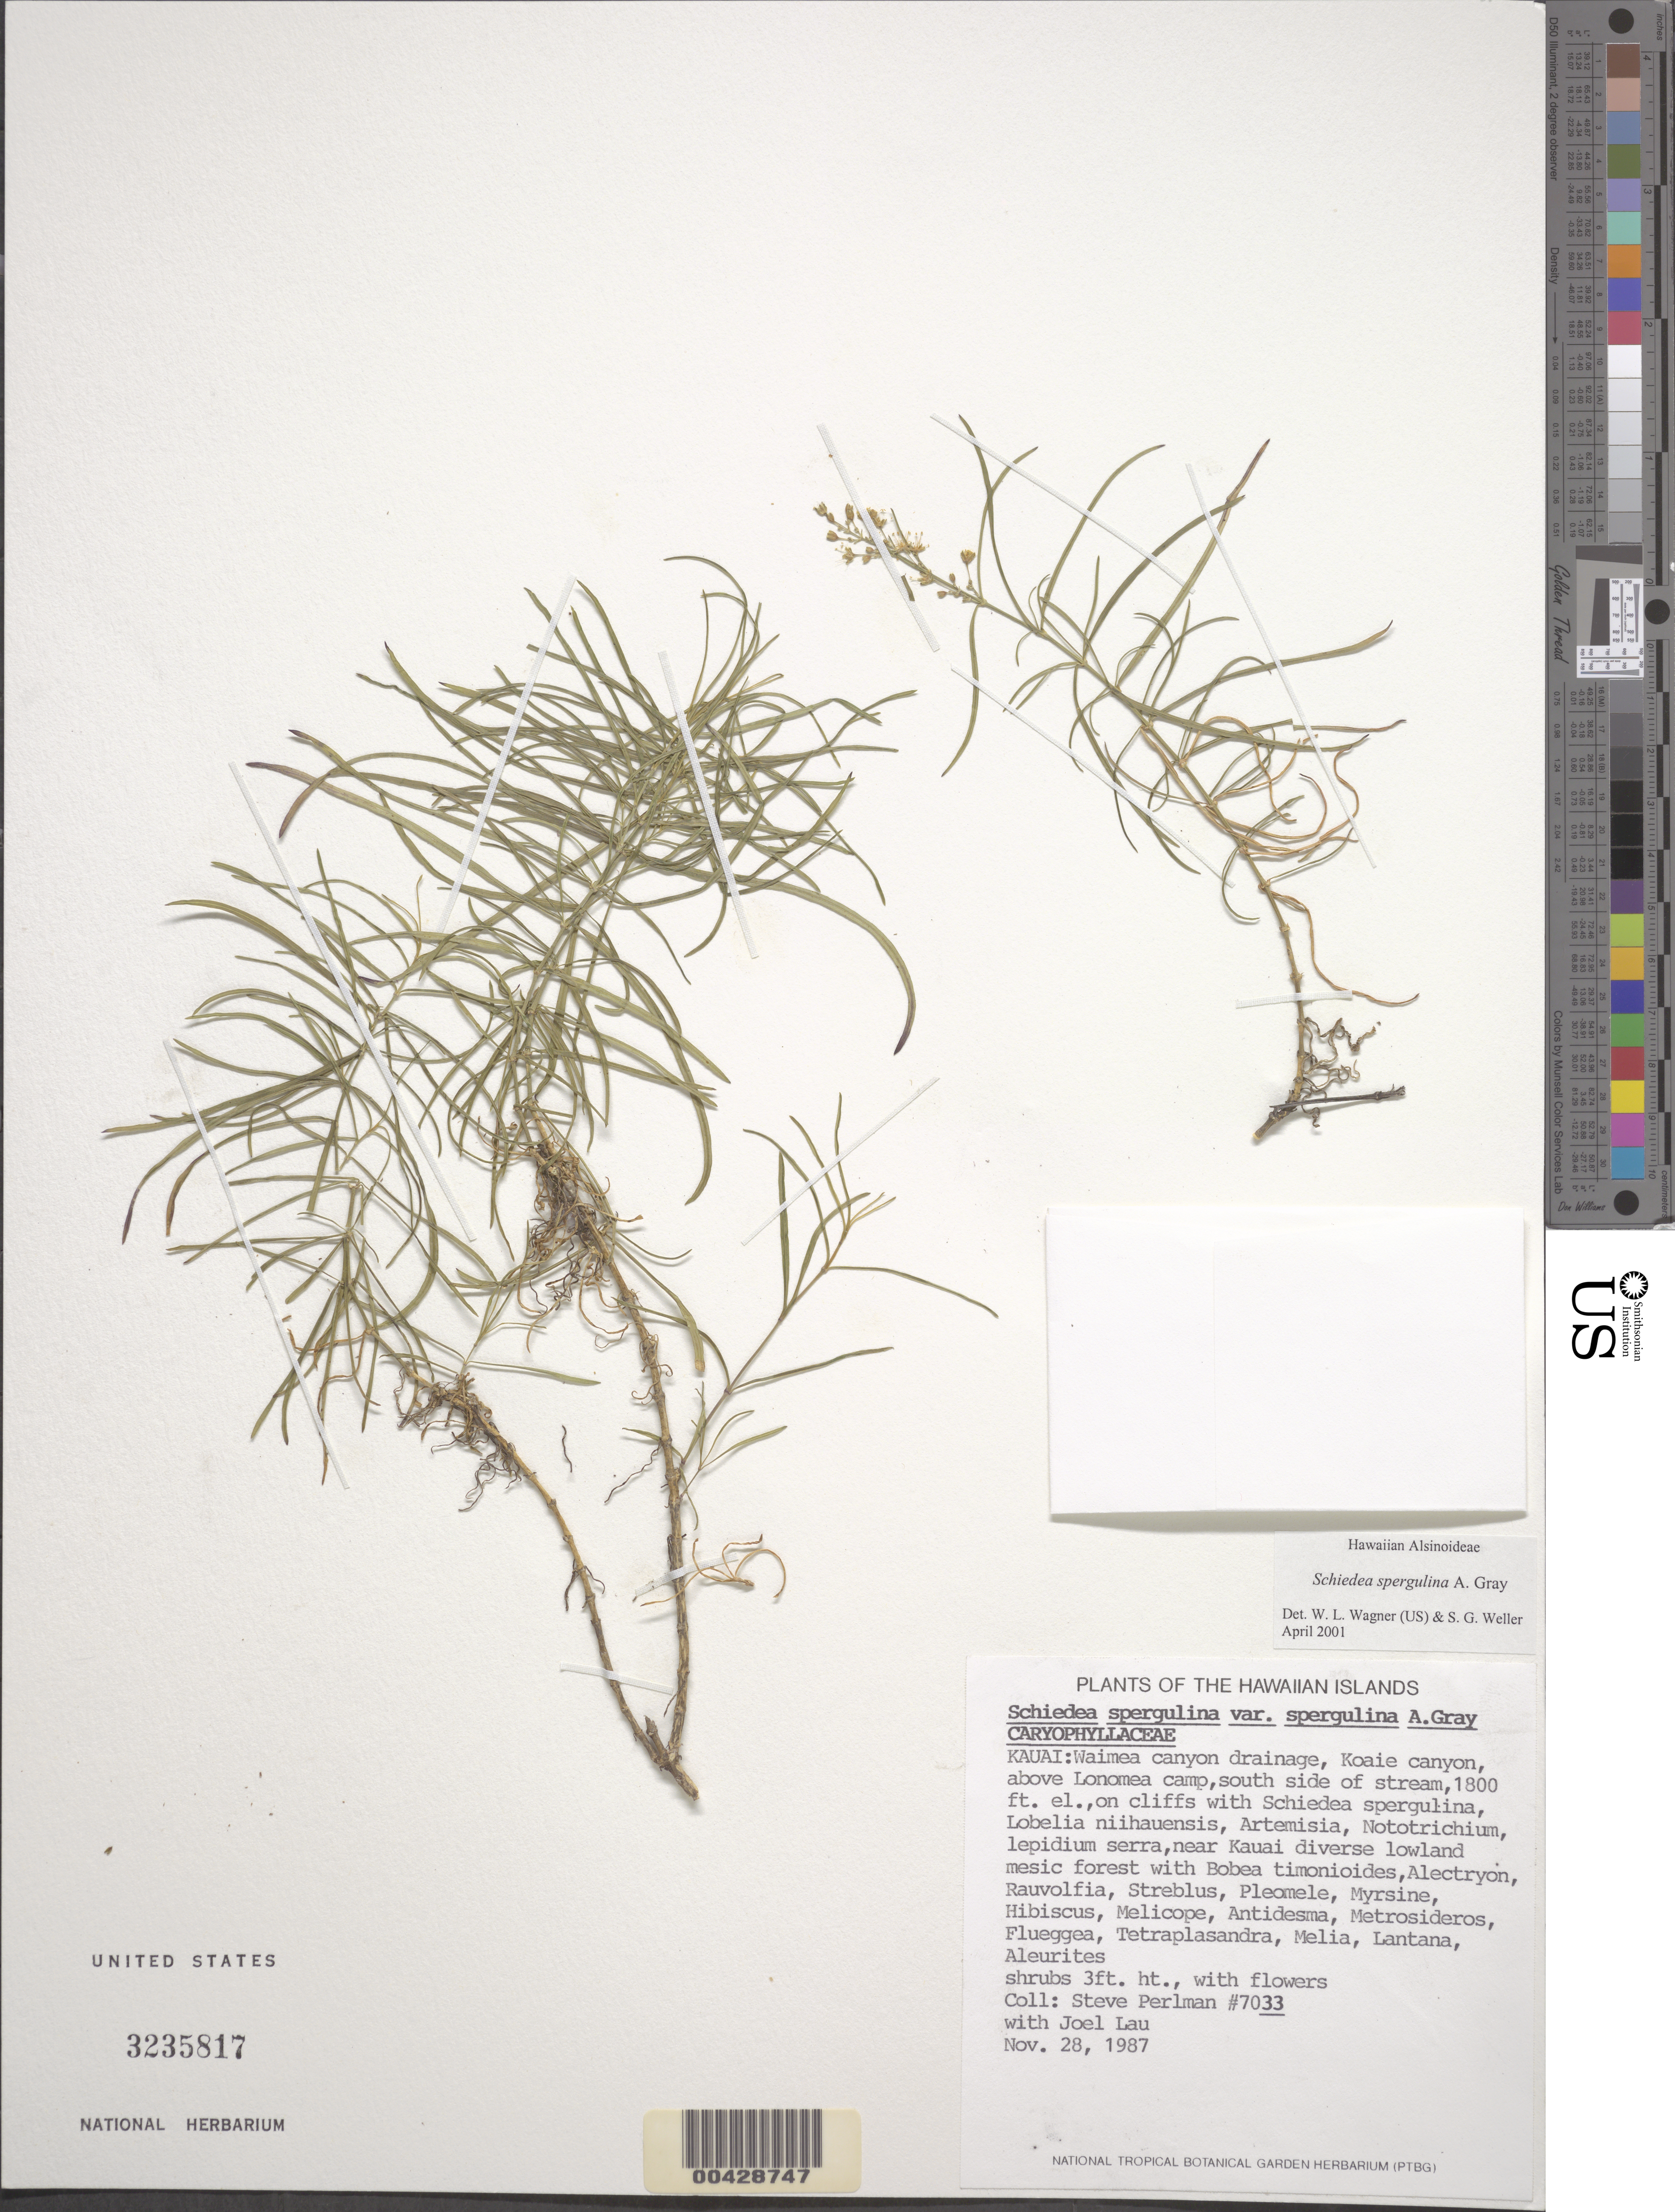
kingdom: Plantae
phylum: Tracheophyta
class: Magnoliopsida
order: Caryophyllales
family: Caryophyllaceae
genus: Schiedea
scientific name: Schiedea spergulina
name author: A. Gray in Wilkes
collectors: S. P. Perlman & J. Lau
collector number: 7033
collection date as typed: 28 Nov 1987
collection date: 1987-11-28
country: United States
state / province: Hawaii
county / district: Kauai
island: Kaua'i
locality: Waimea canyon drainage, Koaie canyon, above Lonomea Camp, south side of stream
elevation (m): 549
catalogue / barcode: US 3235817